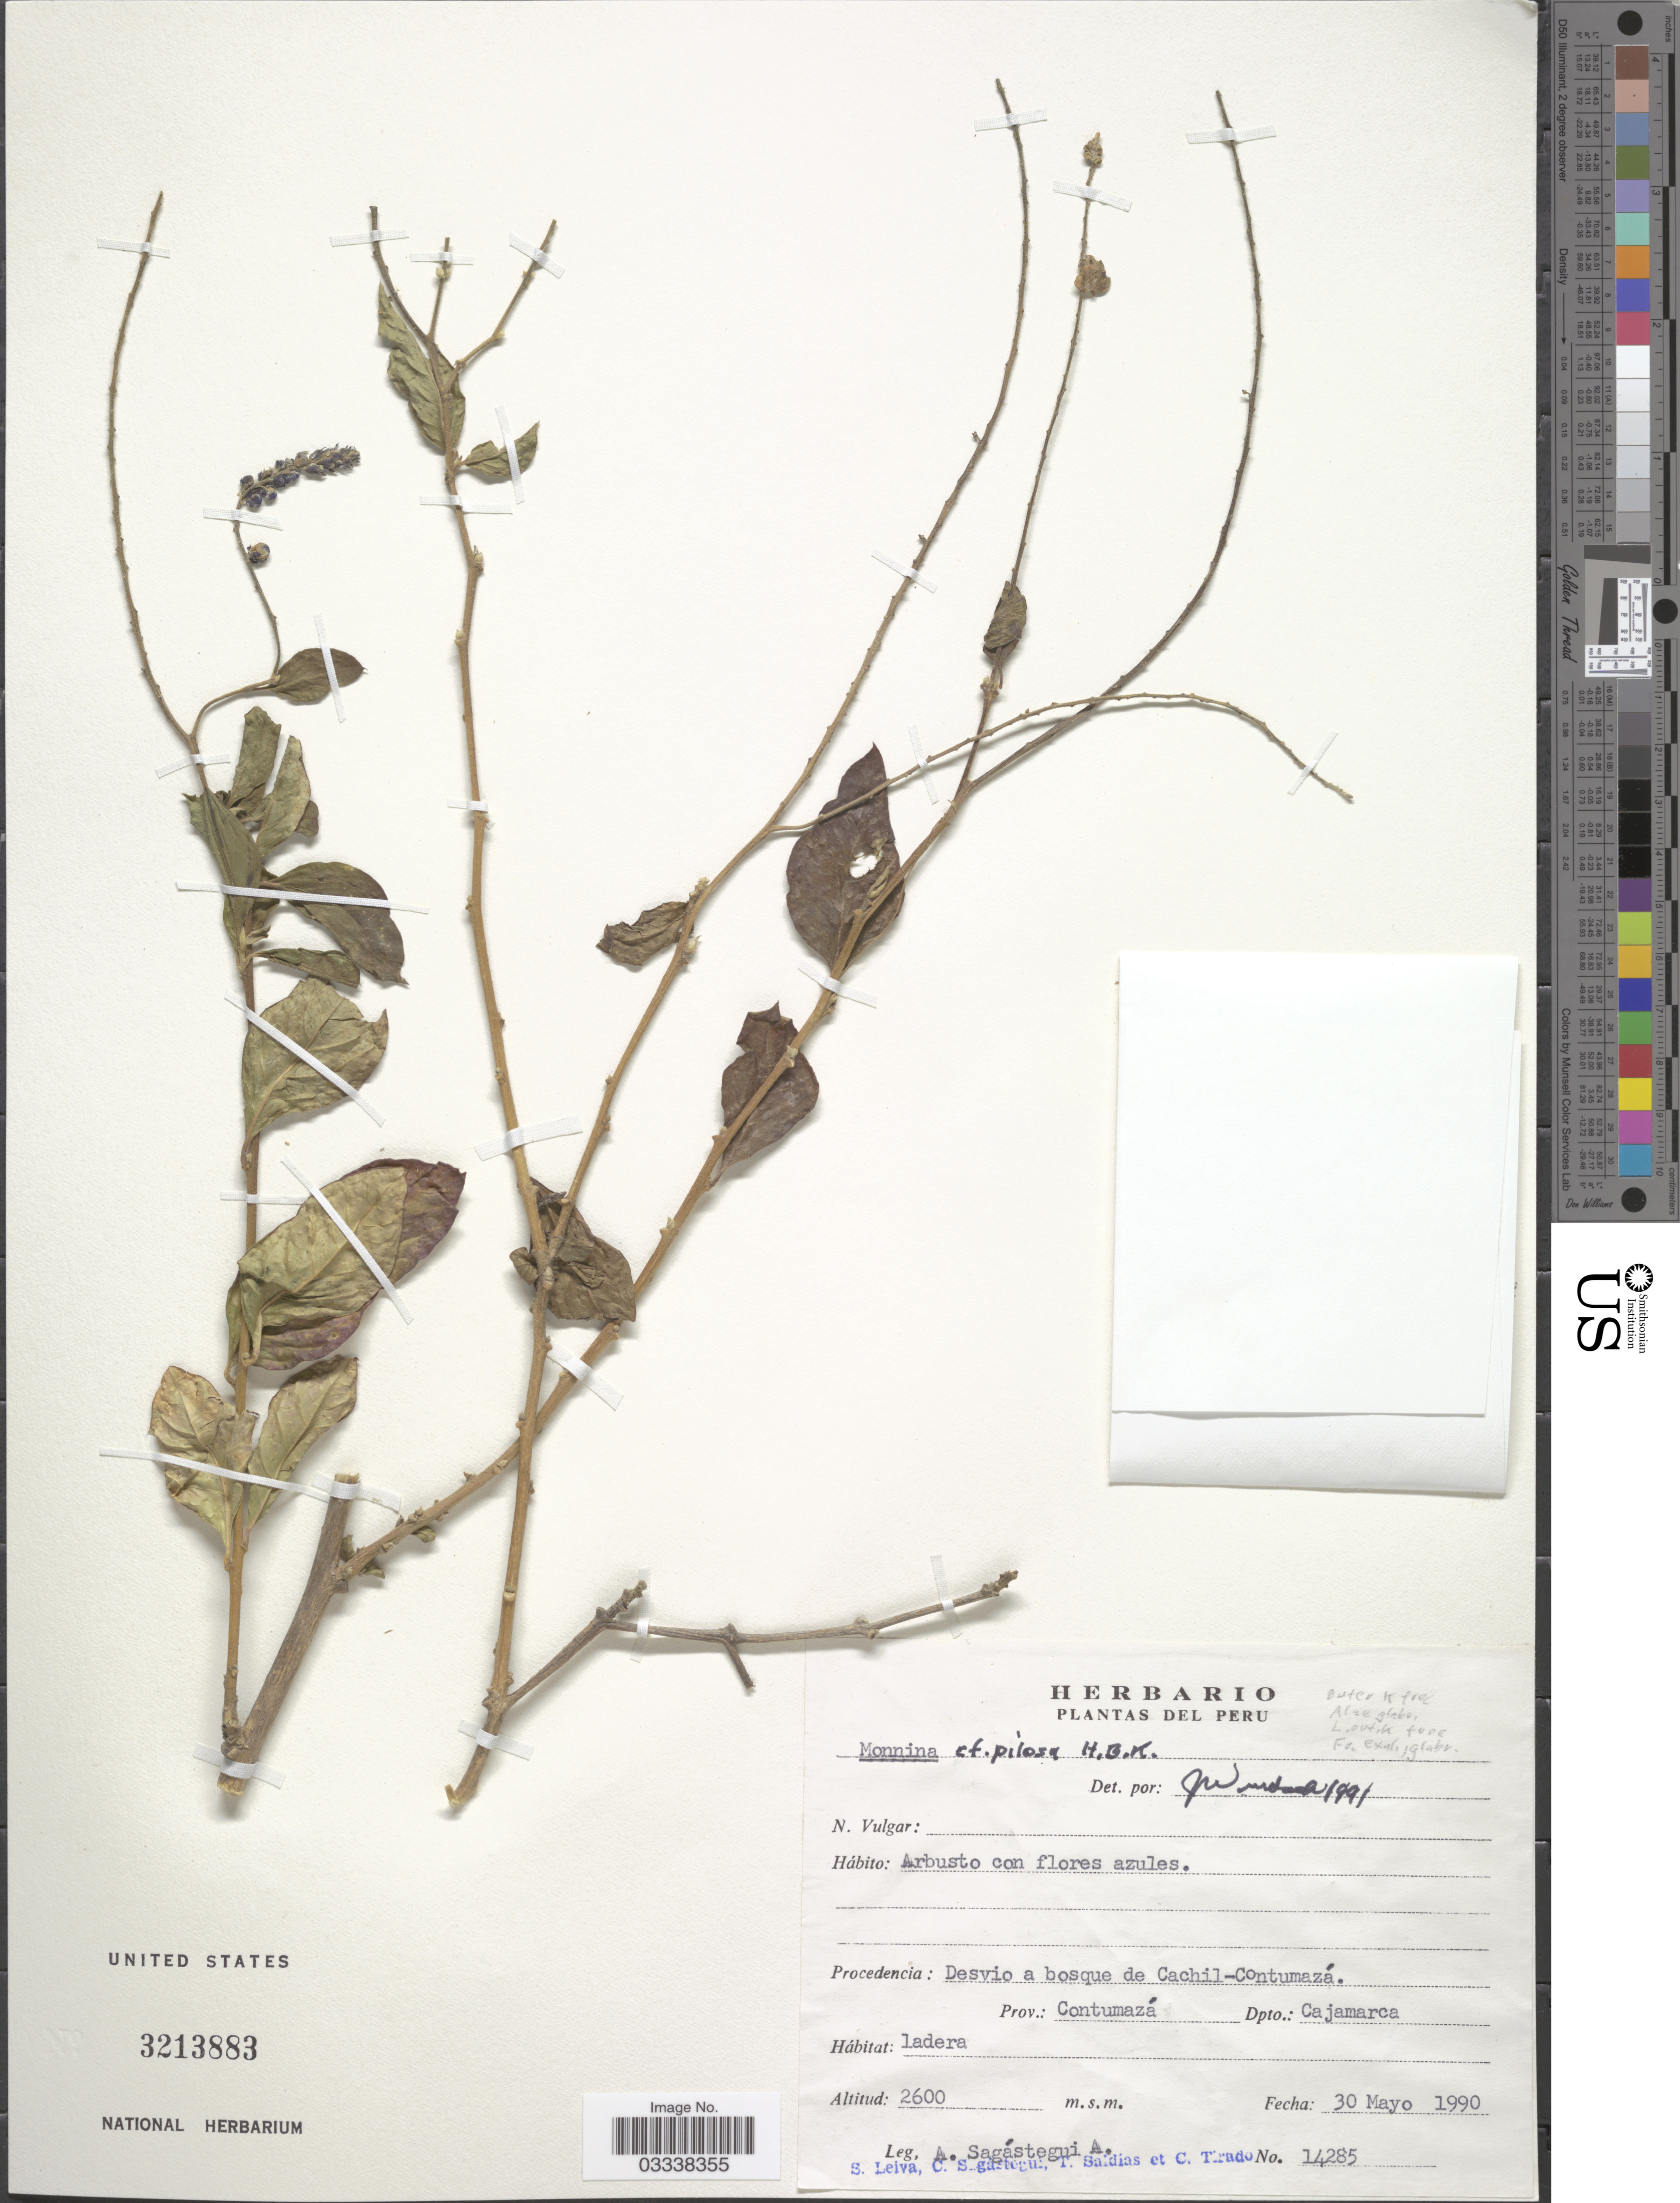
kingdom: Plantae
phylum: Tracheophyta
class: Magnoliopsida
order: Fabales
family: Polygalaceae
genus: Monnina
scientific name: Monnina pilosa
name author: Kunth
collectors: A. Sagástegui A., S. Leiva, C. Sagástegui, T. Saldias & C. Tirado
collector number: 14285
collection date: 1990-05-30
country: Peru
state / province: Cajamarca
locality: Desvio a bosque de Cachil-Contumazá. Prov.: Contumazá, Dpto.: Cajamarca.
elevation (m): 2600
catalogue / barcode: US 3213883